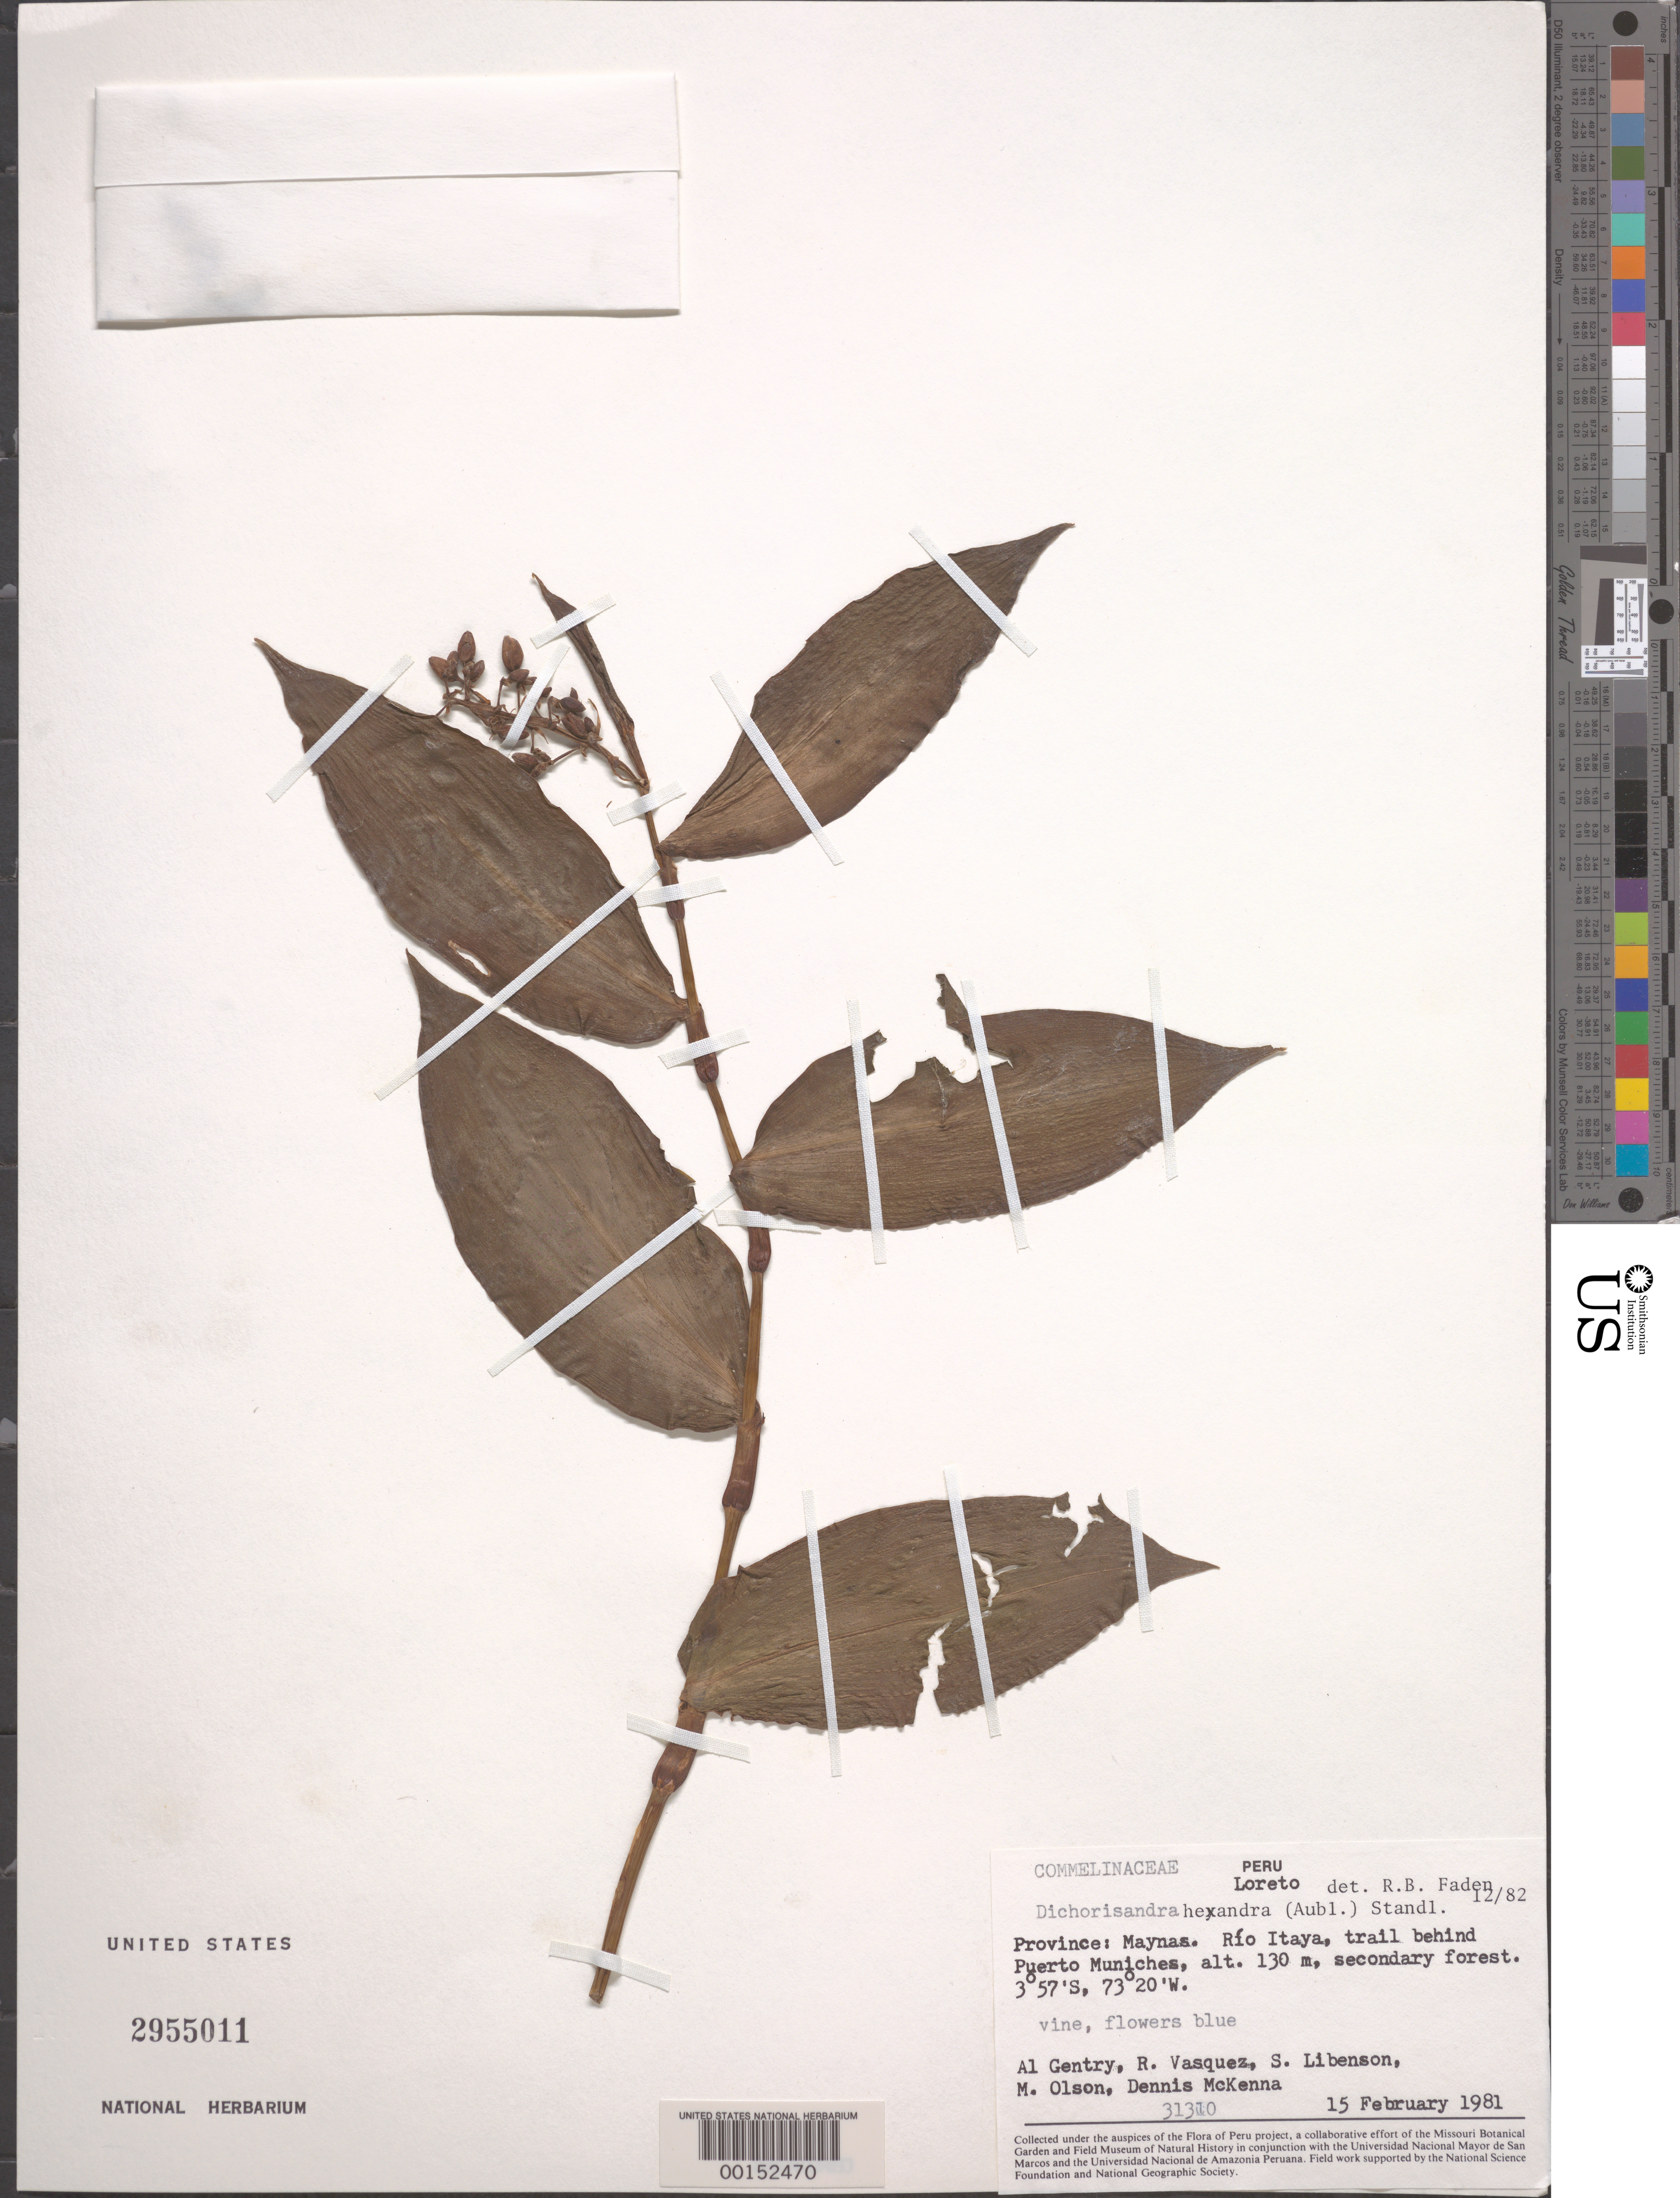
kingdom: Plantae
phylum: Tracheophyta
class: Liliopsida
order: Commelinales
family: Commelinaceae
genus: Dichorisandra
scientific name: Dichorisandra hexandra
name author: (Aubl.) Standl.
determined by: Faden, Robert B., (US), Smithsonian Institution - National Museum of Natural History (UNITED STATES)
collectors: A. H. Gentry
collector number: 31310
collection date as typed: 15 Feb 1981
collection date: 1981-02-15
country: Peru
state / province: Loreto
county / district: Maynas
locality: Rio itaya, trail behind puerto muniches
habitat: Secondary forest, trailside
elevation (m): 130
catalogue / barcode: US 2955011